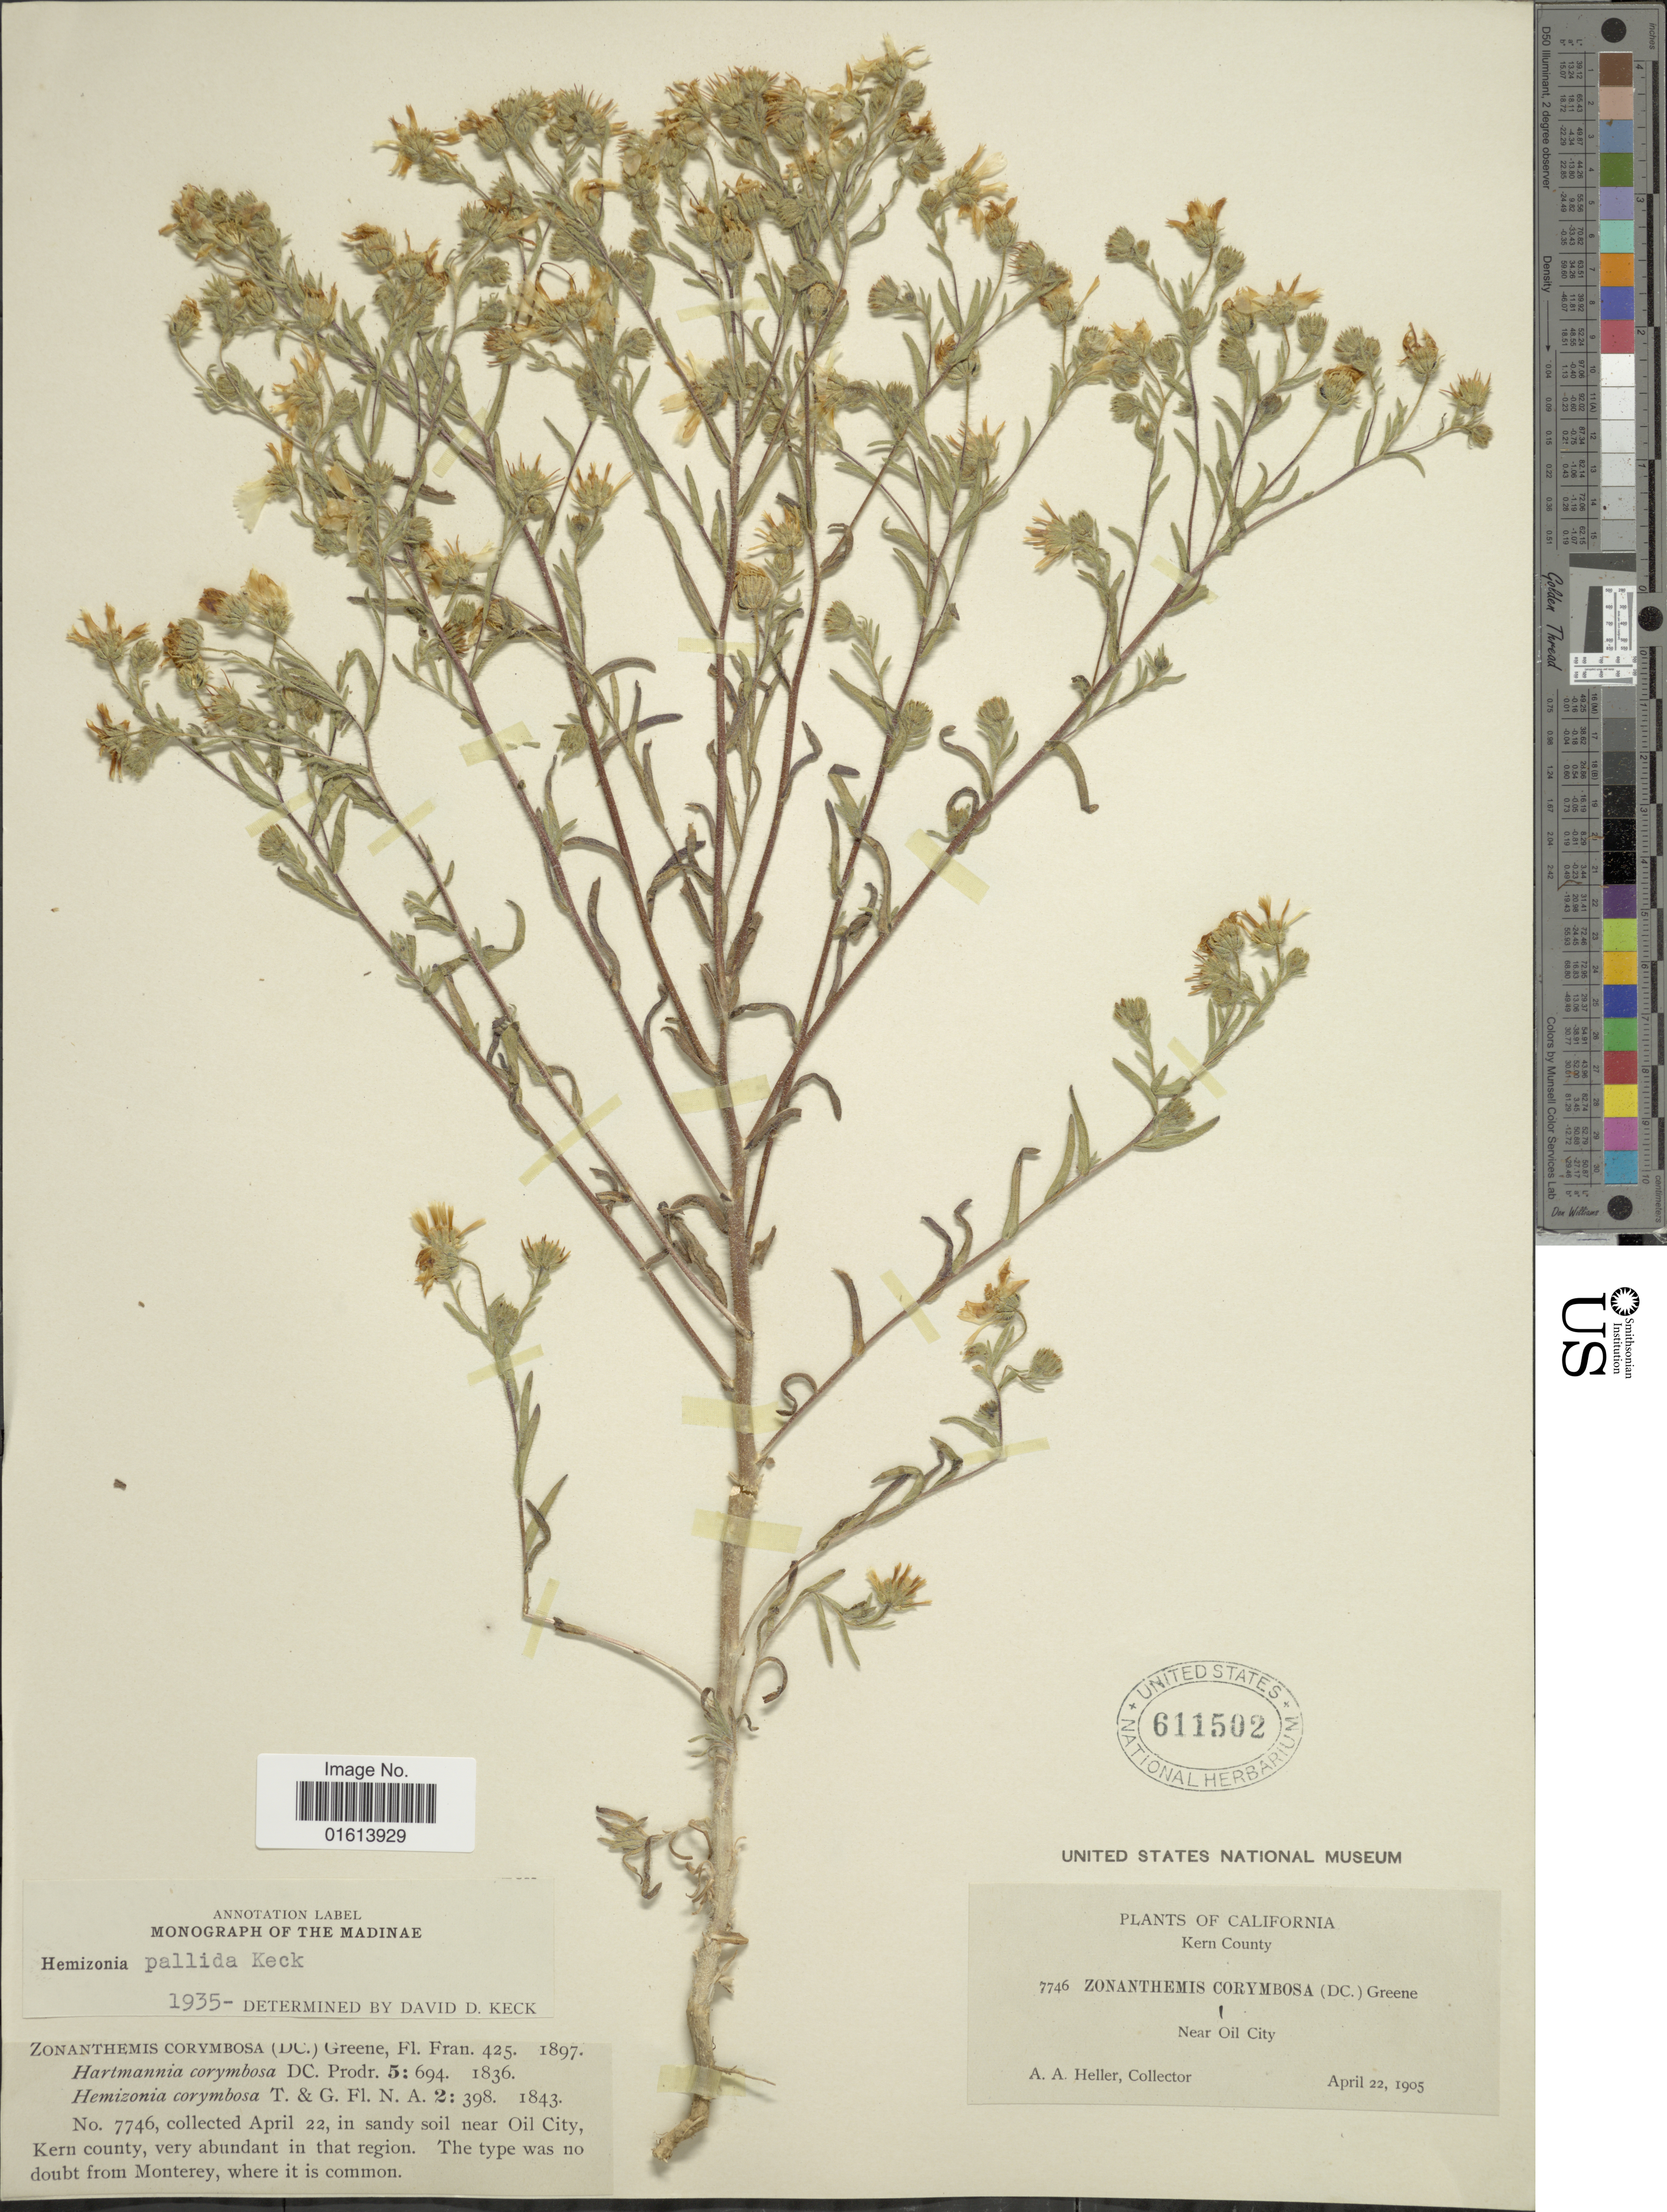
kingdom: Plantae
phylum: Tracheophyta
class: Magnoliopsida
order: Asterales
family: Asteraceae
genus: Deinandra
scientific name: Deinandra pallida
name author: (D.D. Keck) B.G. Baldwin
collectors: A. A. Heller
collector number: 7746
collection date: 1905-04-22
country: United States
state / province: California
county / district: Kern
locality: California. Kern County. Near oil City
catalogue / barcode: US 611502